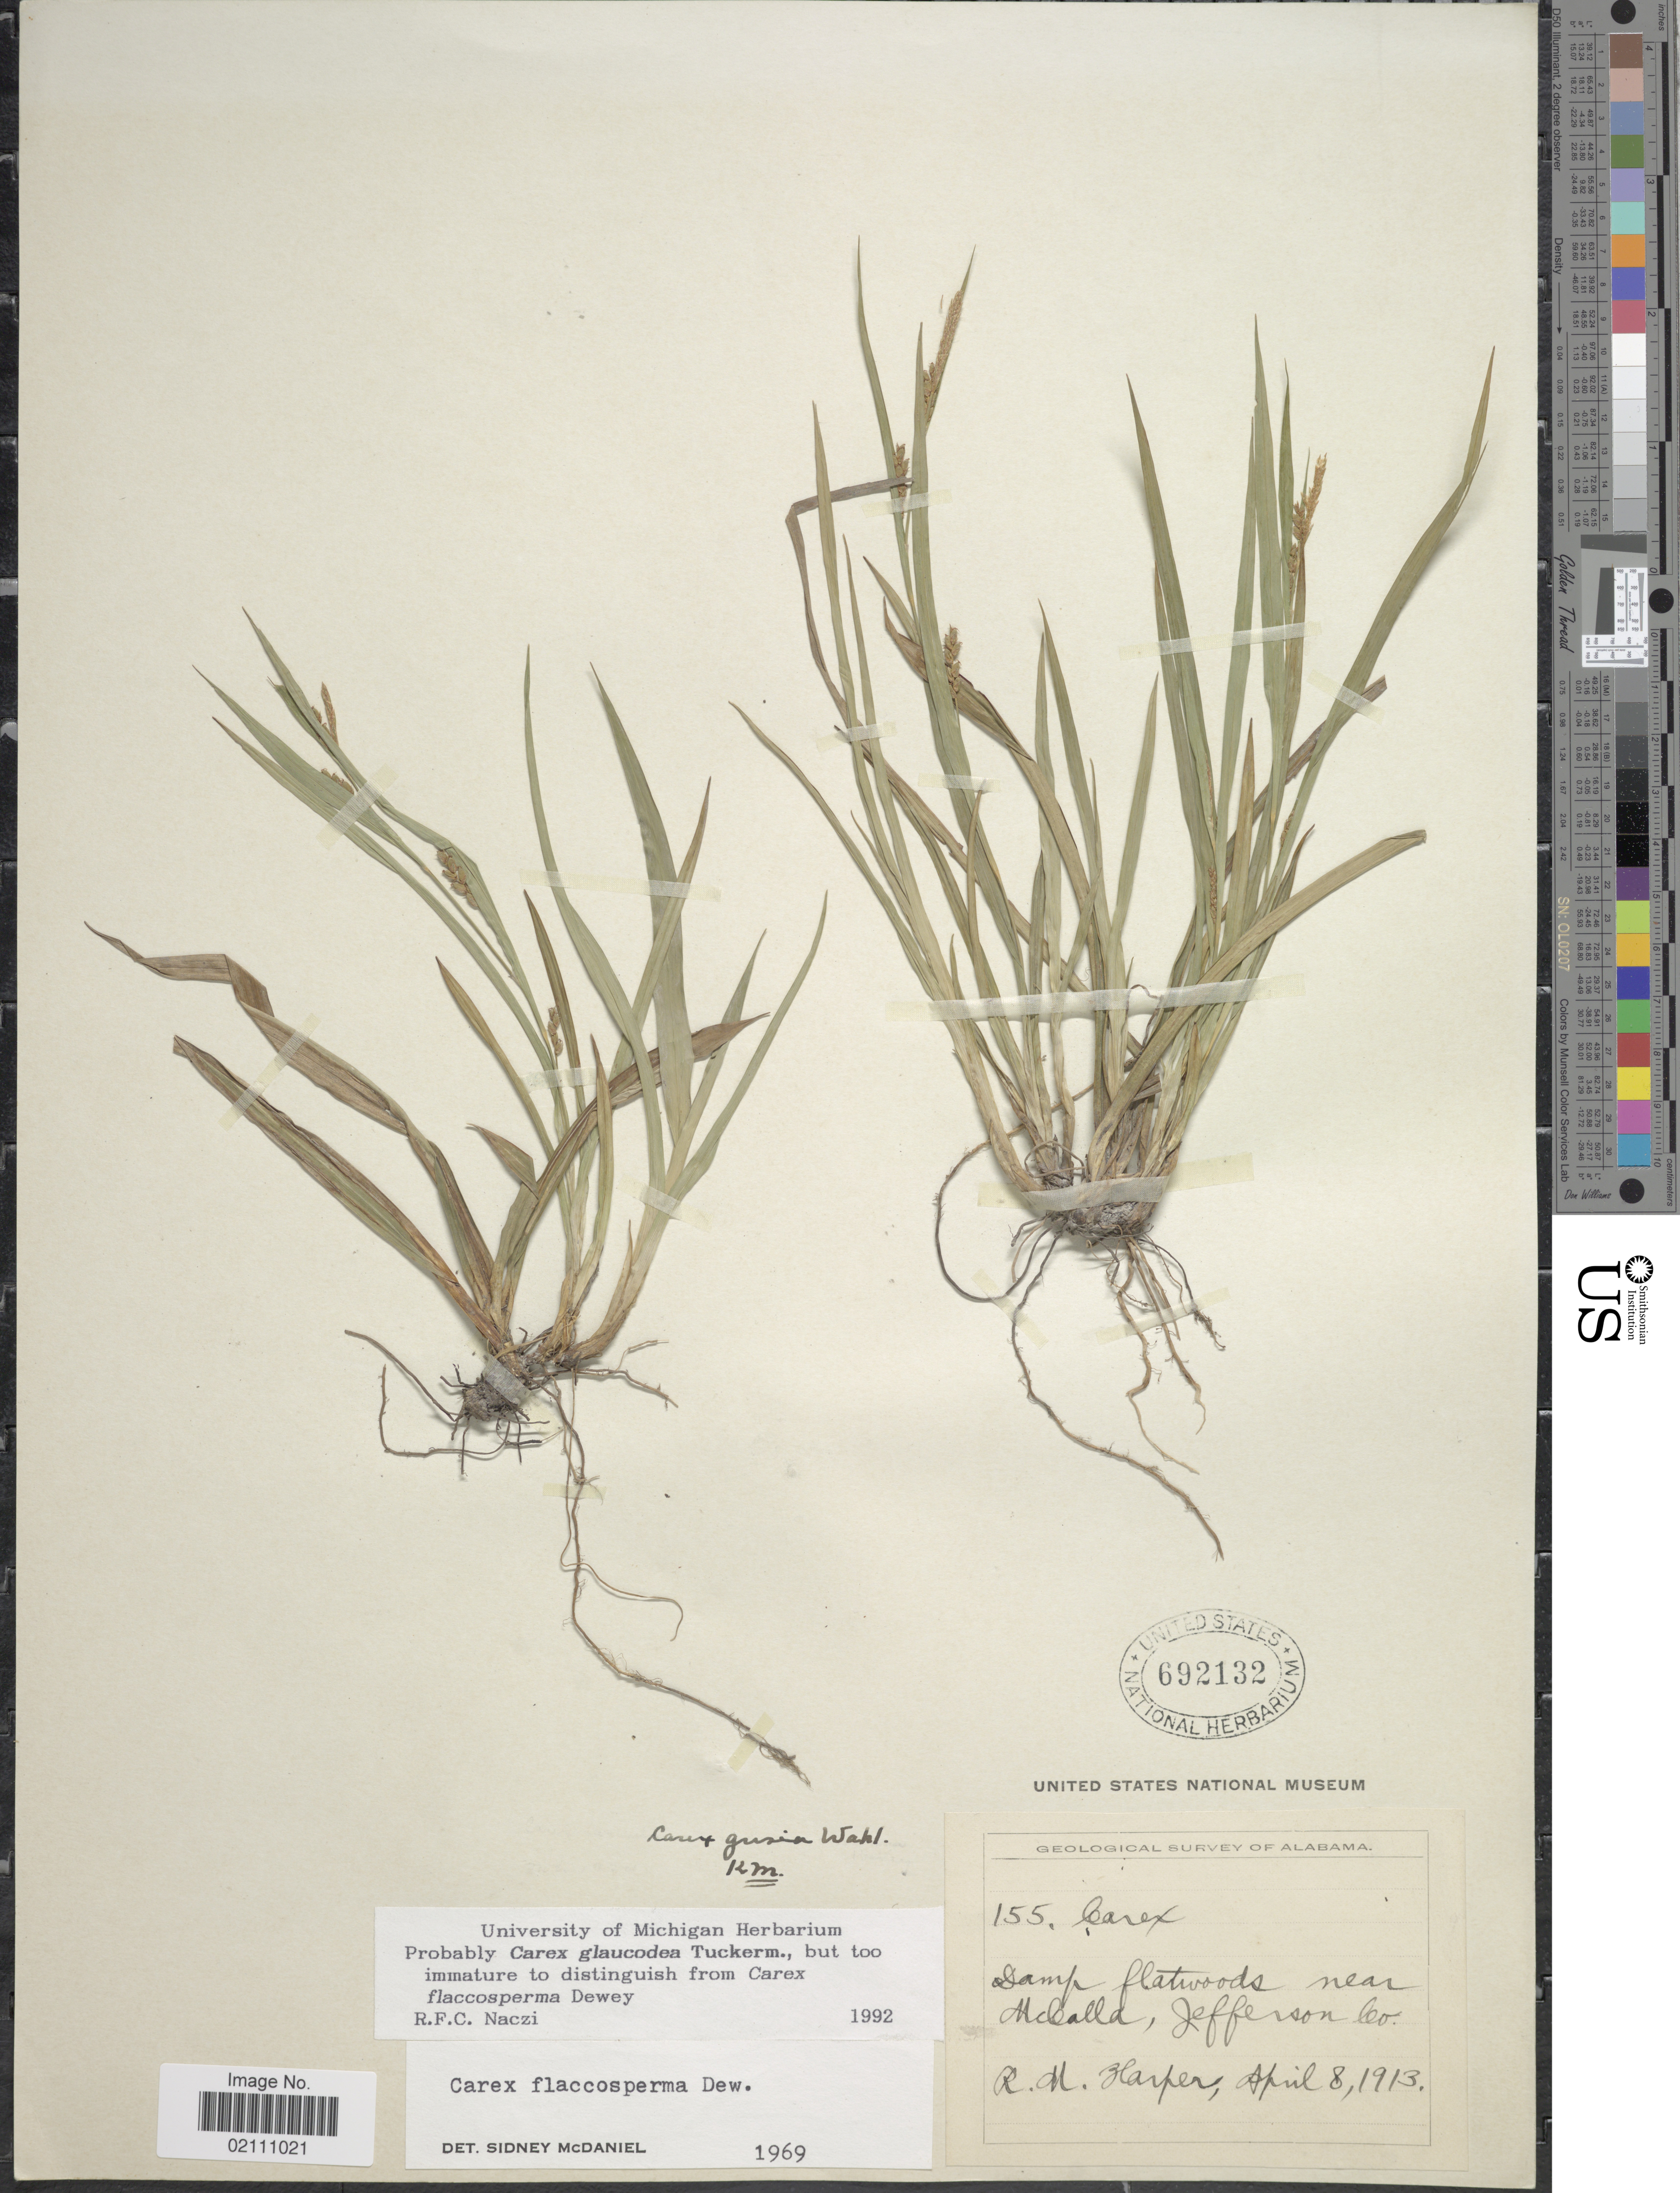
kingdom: Plantae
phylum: Tracheophyta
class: Liliopsida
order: Poales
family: Cyperaceae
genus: Carex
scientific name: Carex glaucodea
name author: Tuck. ex Olney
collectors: R. H. Harper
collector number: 155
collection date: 1913-04-08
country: United States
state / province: Alabama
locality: McCalla, Jefferson Co.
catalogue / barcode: US 692132